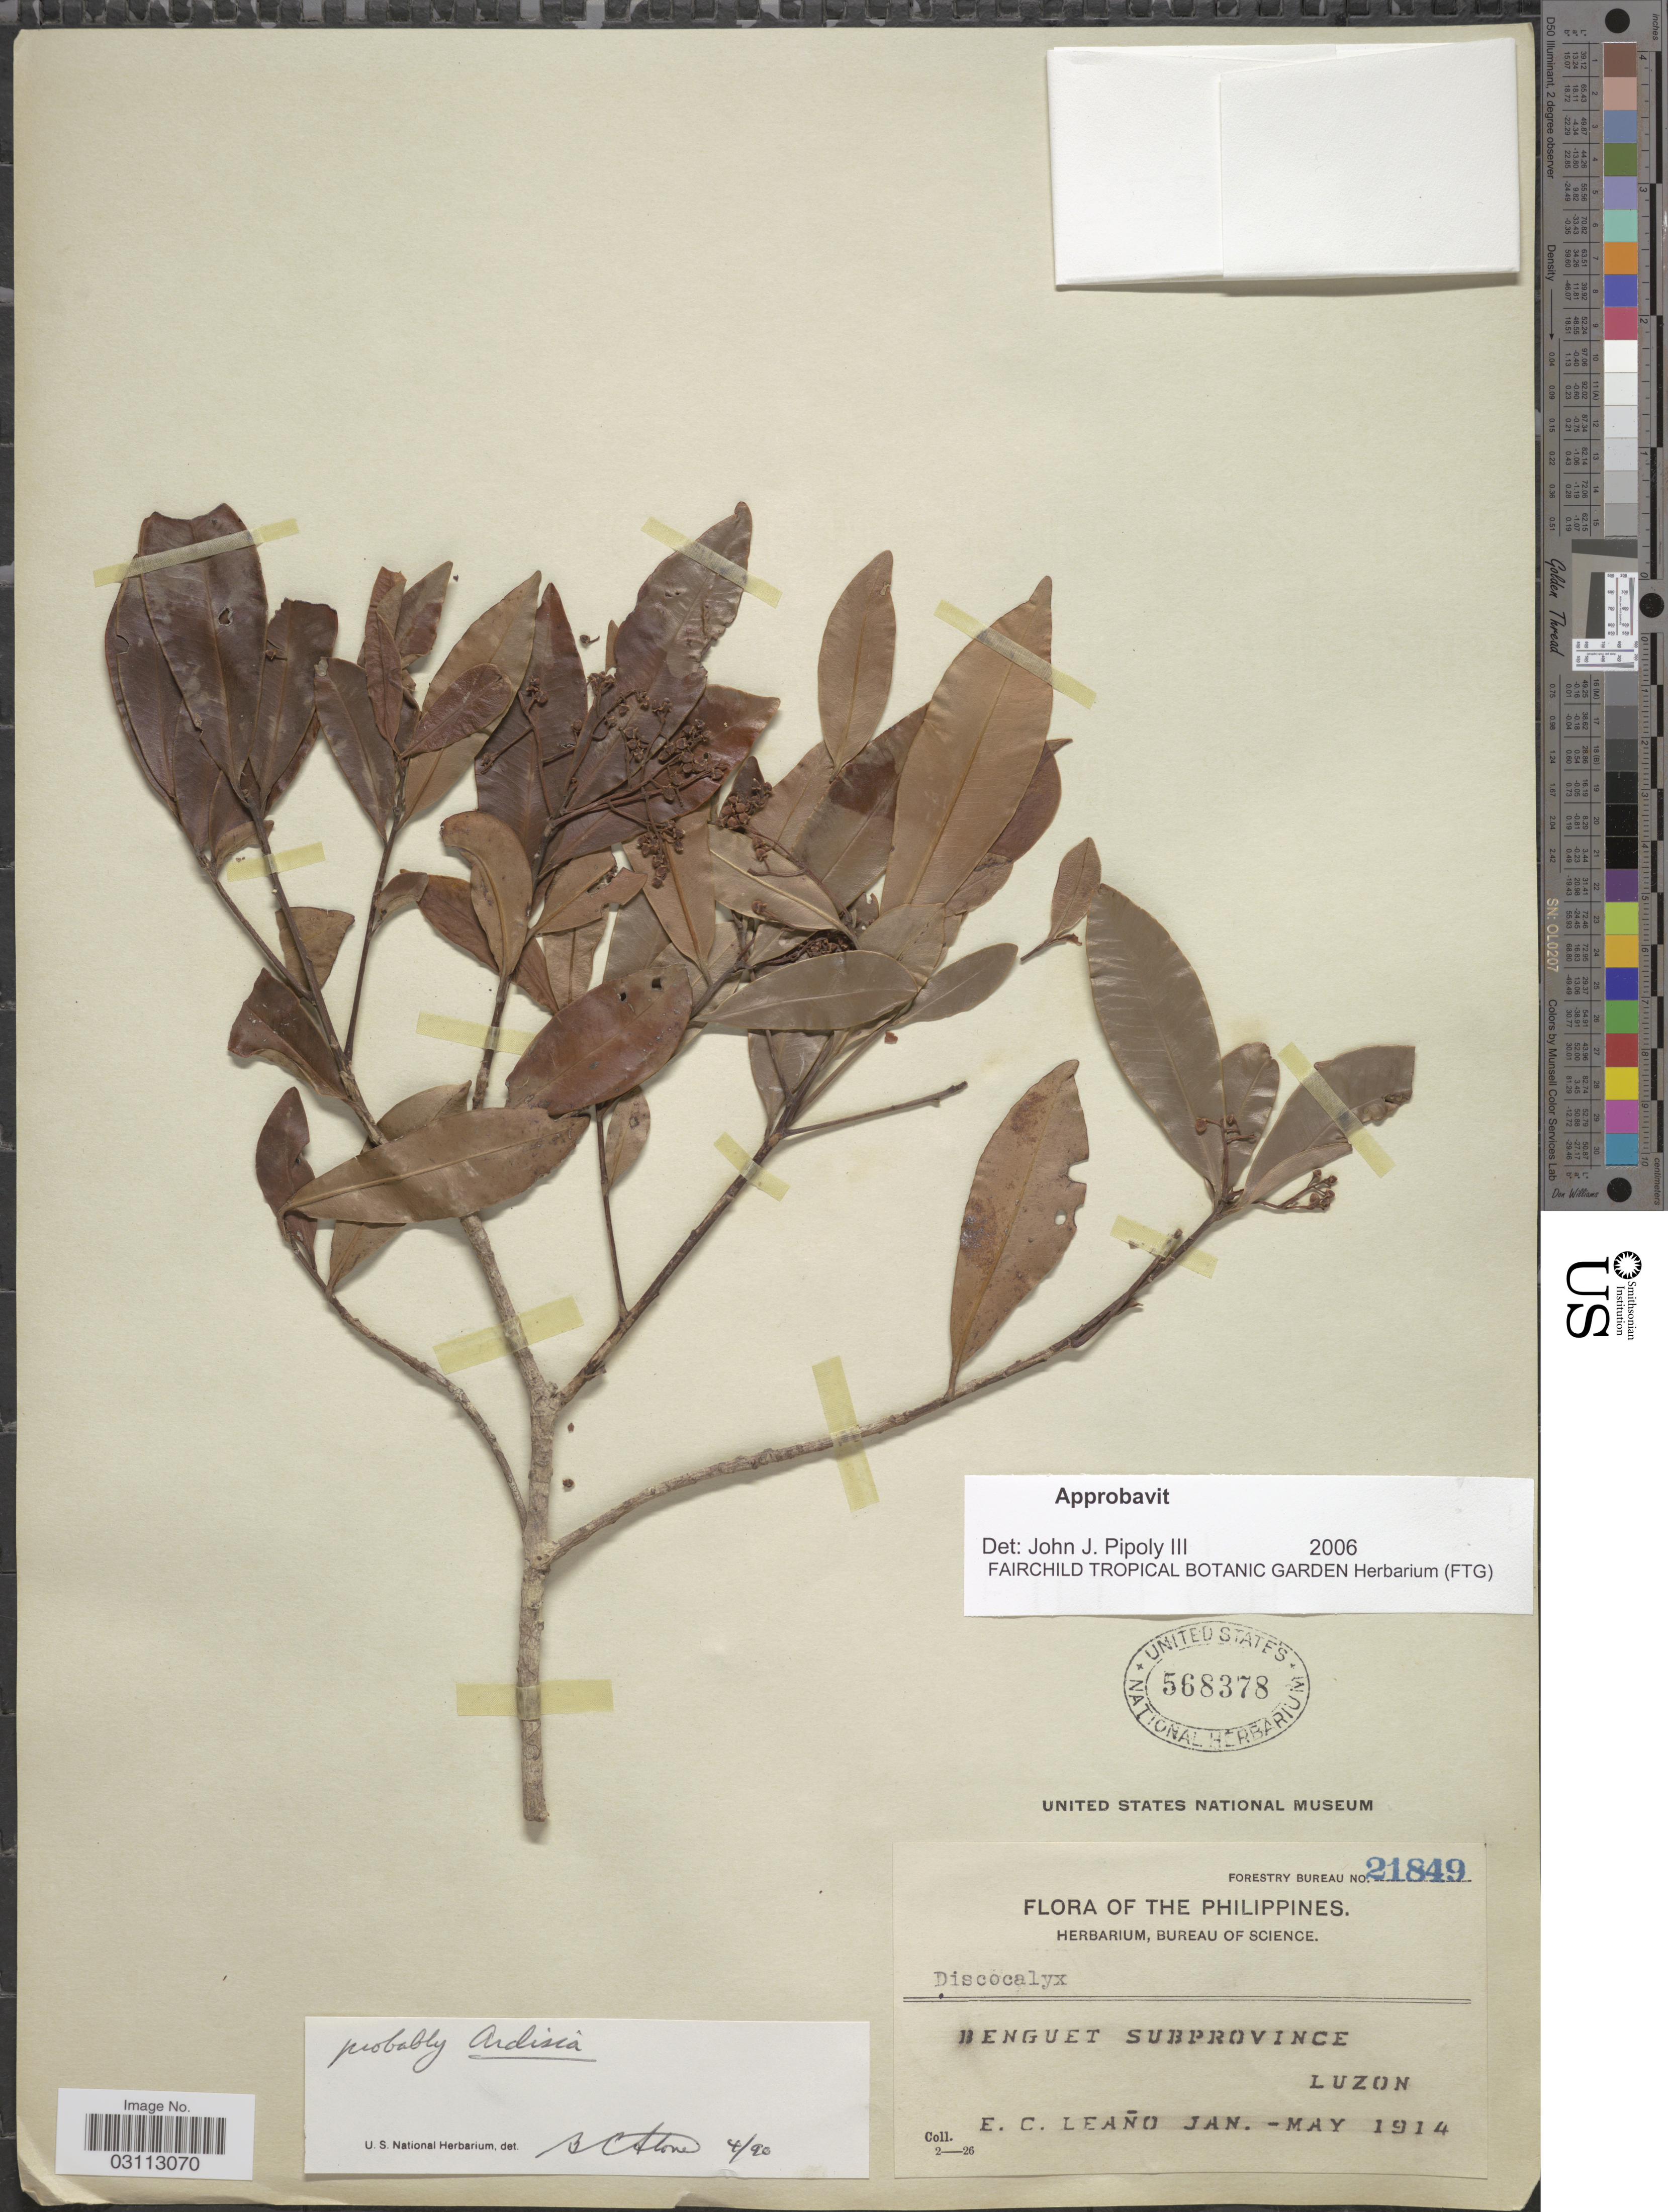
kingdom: Plantae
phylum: Tracheophyta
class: Magnoliopsida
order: Ericales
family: Primulaceae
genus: Ardisia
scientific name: Ardisia sp.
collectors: E. Leano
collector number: Forestry Bureau 21849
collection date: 1914-01/1914-05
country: Philippines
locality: Benguet Subprovince. Luzon.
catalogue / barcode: US 568378